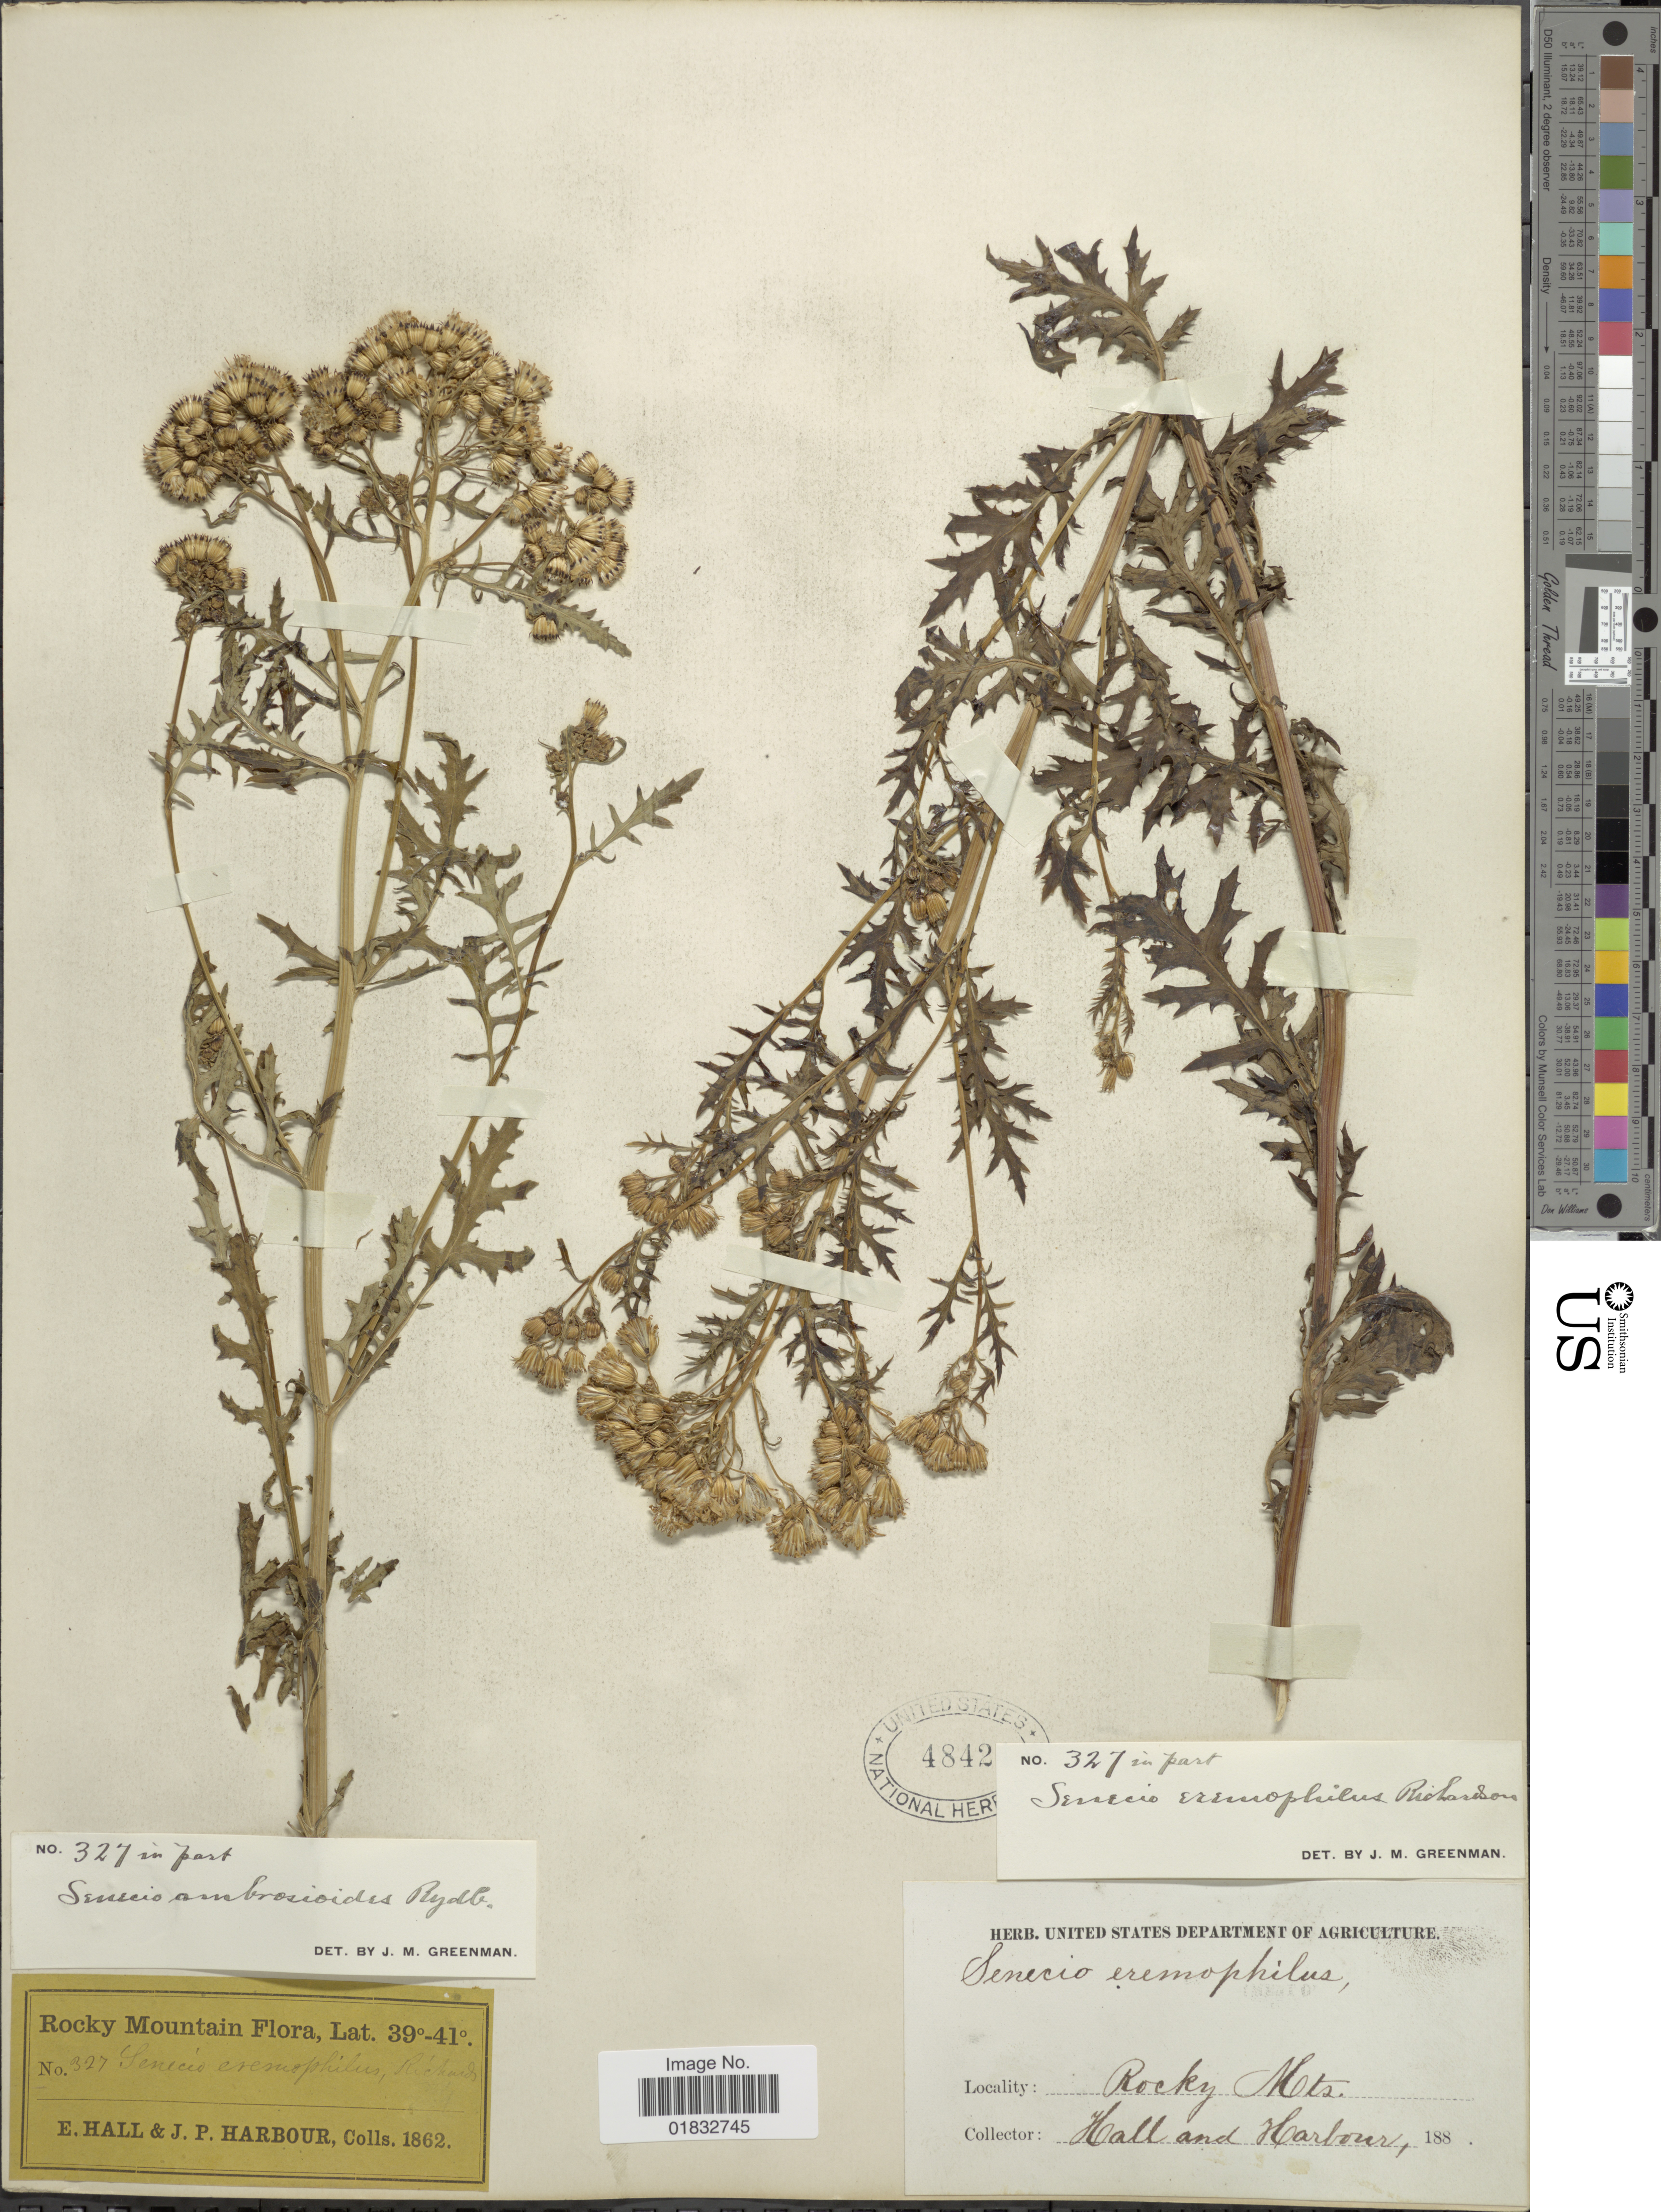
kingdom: Plantae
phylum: Tracheophyta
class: Magnoliopsida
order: Asterales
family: Asteraceae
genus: Senecio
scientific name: Senecio eremophilus var. kingii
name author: (Rydb.) Greenm.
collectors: E. Hall & J. Harbour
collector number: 327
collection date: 1862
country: United States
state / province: Colorado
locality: Rocky Mtns.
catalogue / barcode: US 48424